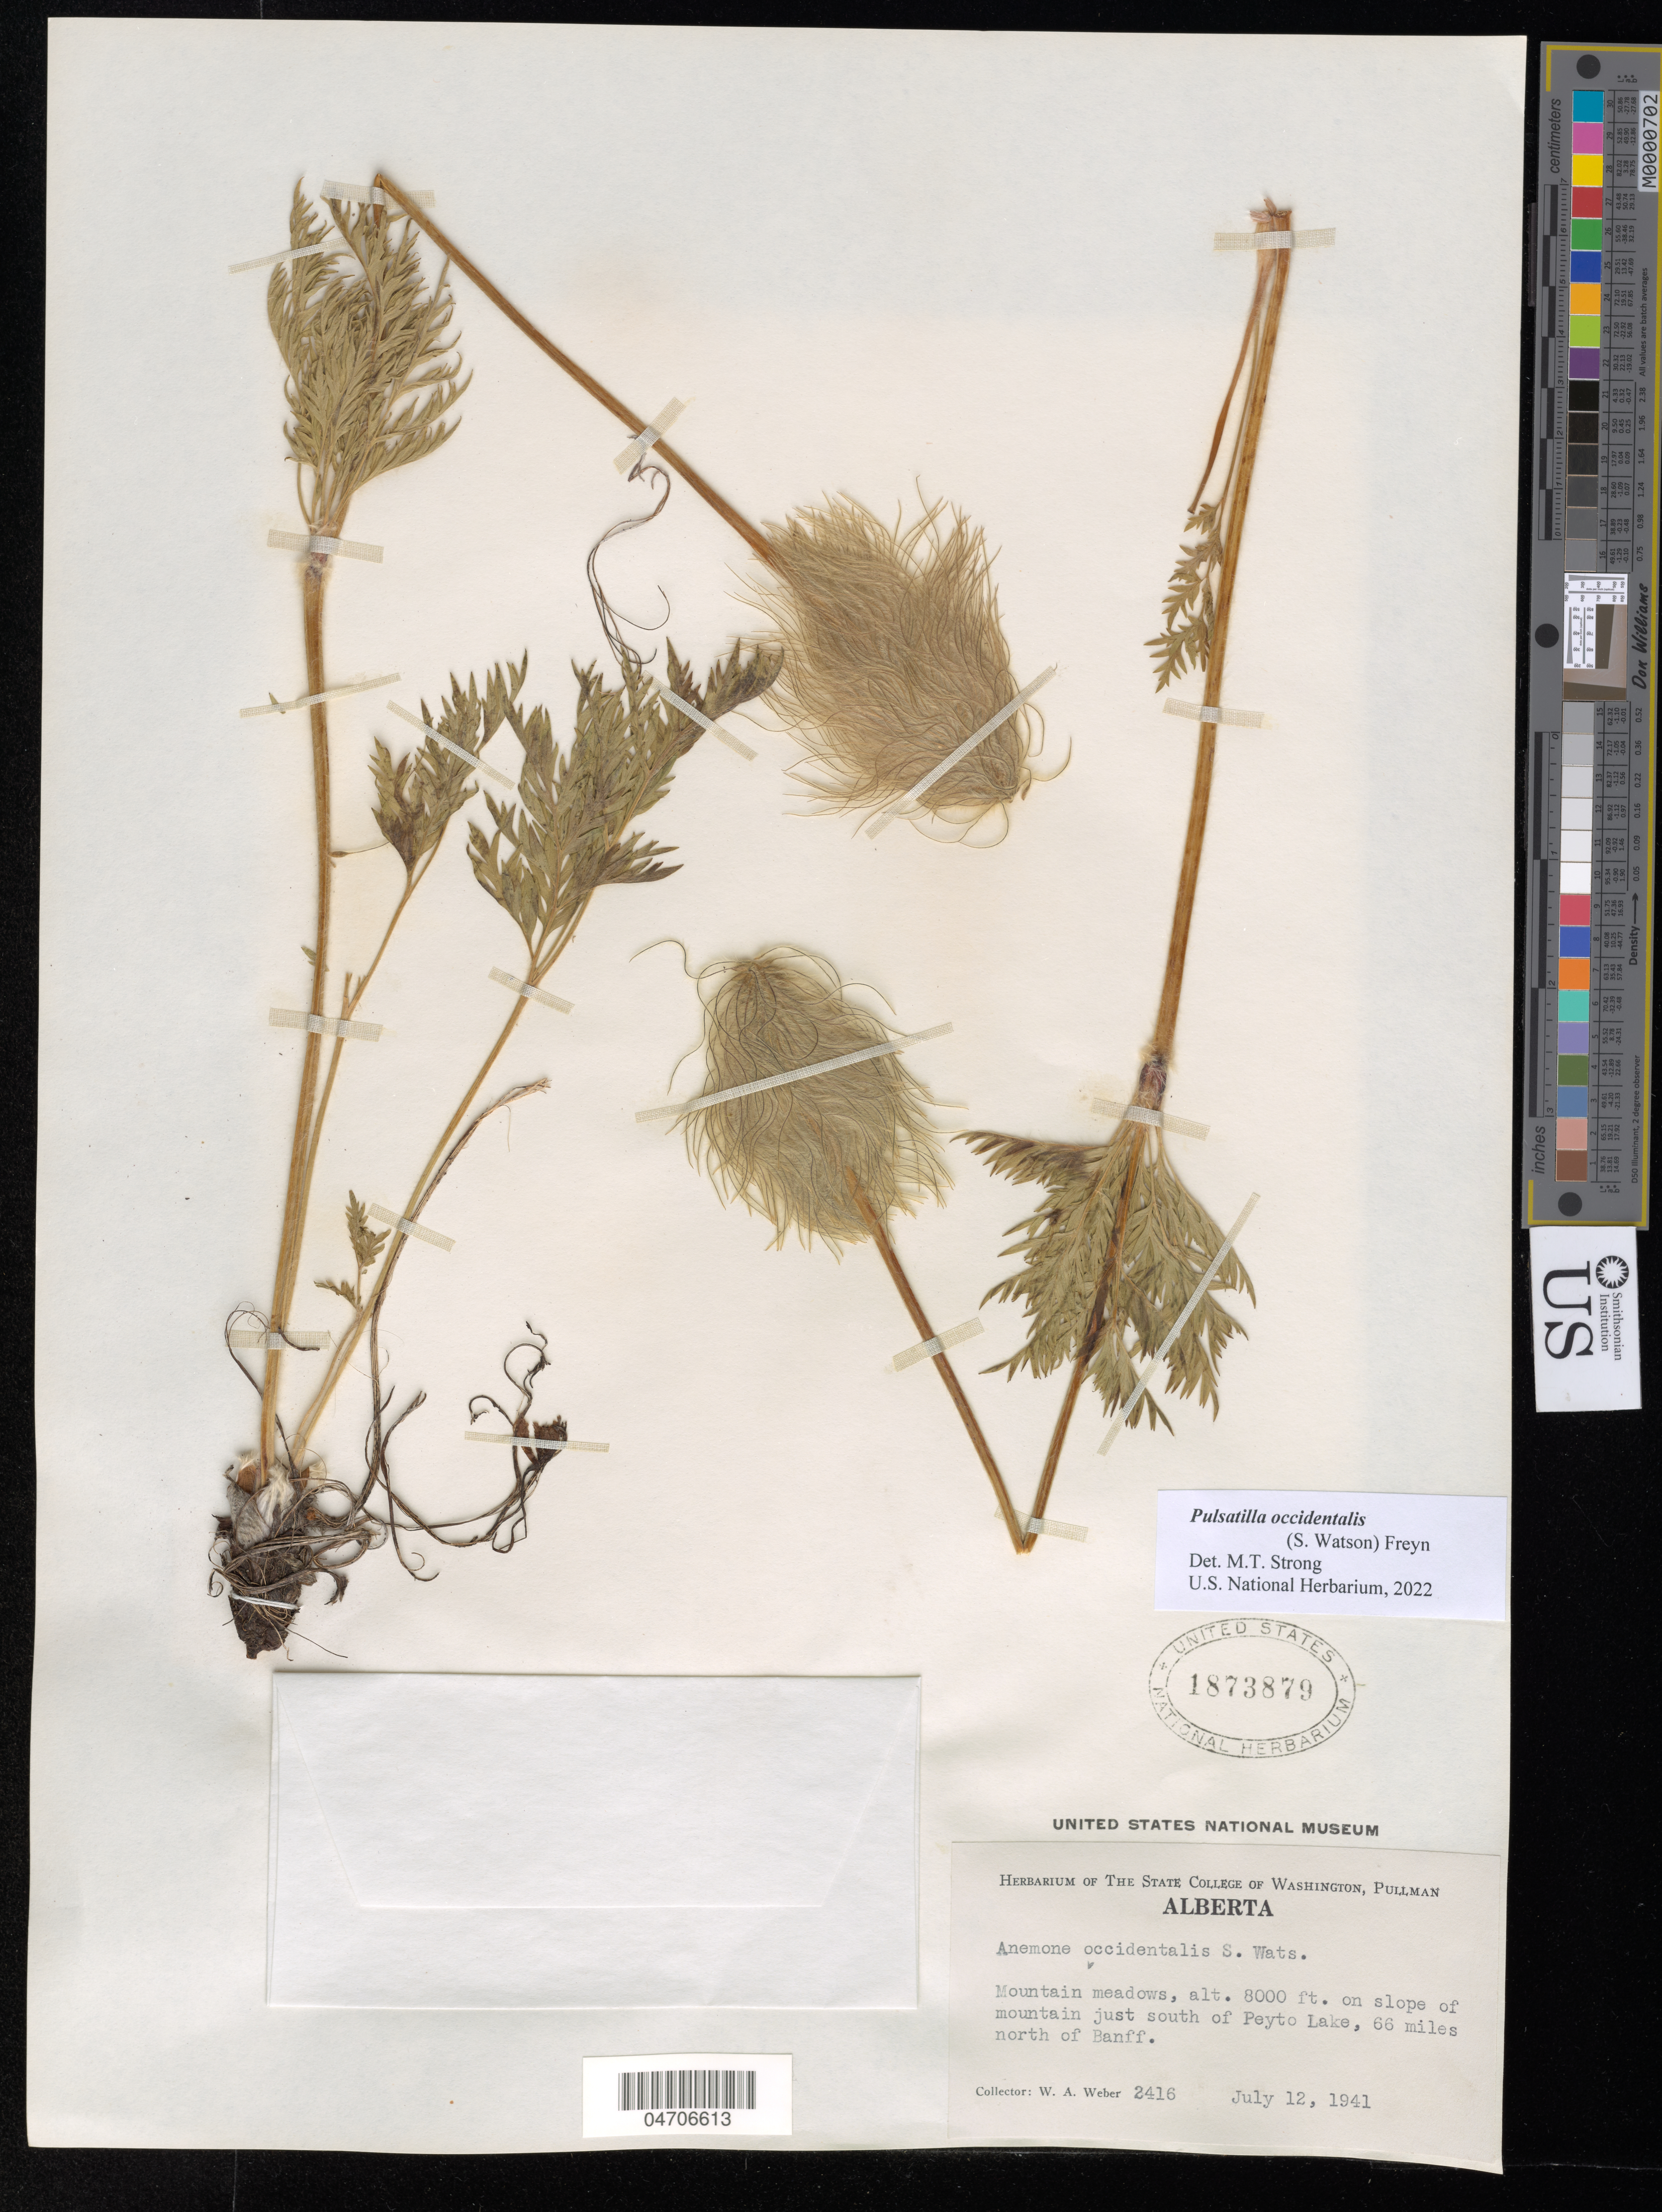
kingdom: Plantae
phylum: Tracheophyta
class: Magnoliopsida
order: Ranunculales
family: Ranunculaceae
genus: Pulsatilla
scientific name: Pulsatilla occidentalis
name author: (S. Watson) Freyn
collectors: W. A. Weber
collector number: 2416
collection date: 1941-07-12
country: Canada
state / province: Alberta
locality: Mountain meadows, on slope of mountain just south of Peyto Lake, 66 miles north of Banff.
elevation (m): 2438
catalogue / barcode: US 1873879